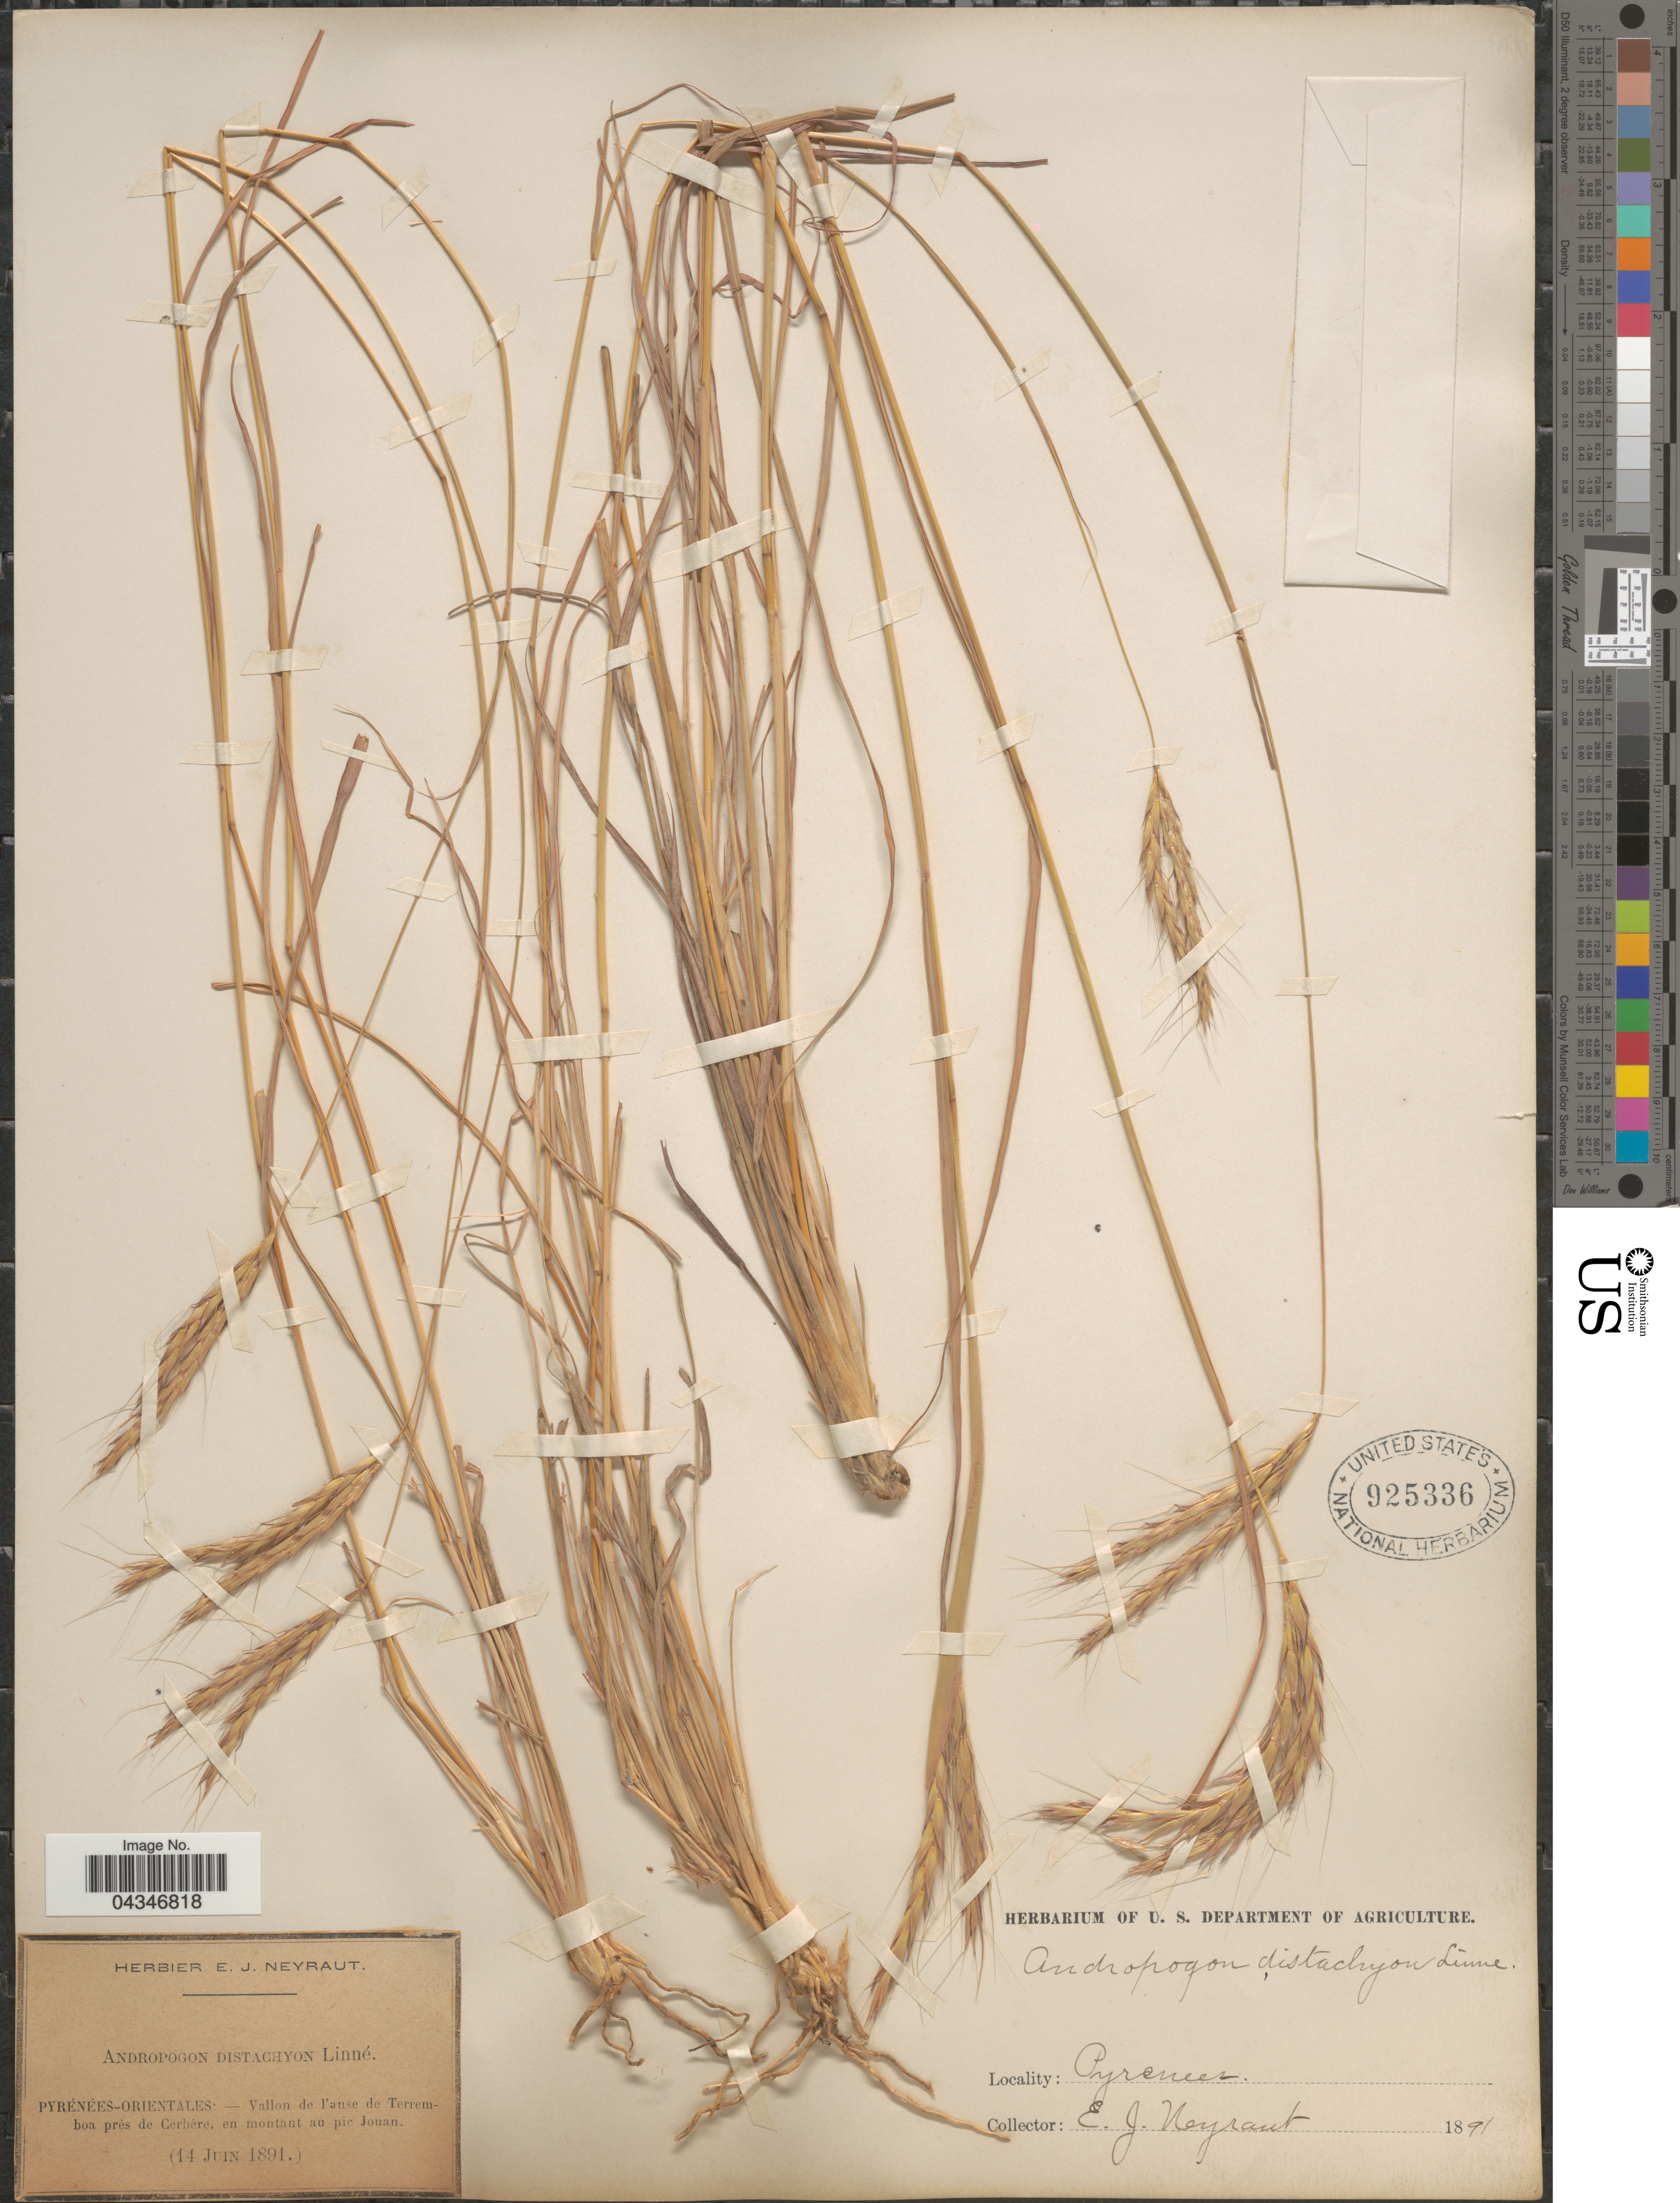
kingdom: Plantae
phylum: Tracheophyta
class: Liliopsida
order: Poales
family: Poaceae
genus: Andropogon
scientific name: Andropogon distachyos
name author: L.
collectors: E. Neyraut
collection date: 1891-06-14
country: France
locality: Pyrénées-Orientales: - Vallon de l'anse de Terremboa près de Cerbère, en montant au pic Jouan.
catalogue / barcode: US 925336